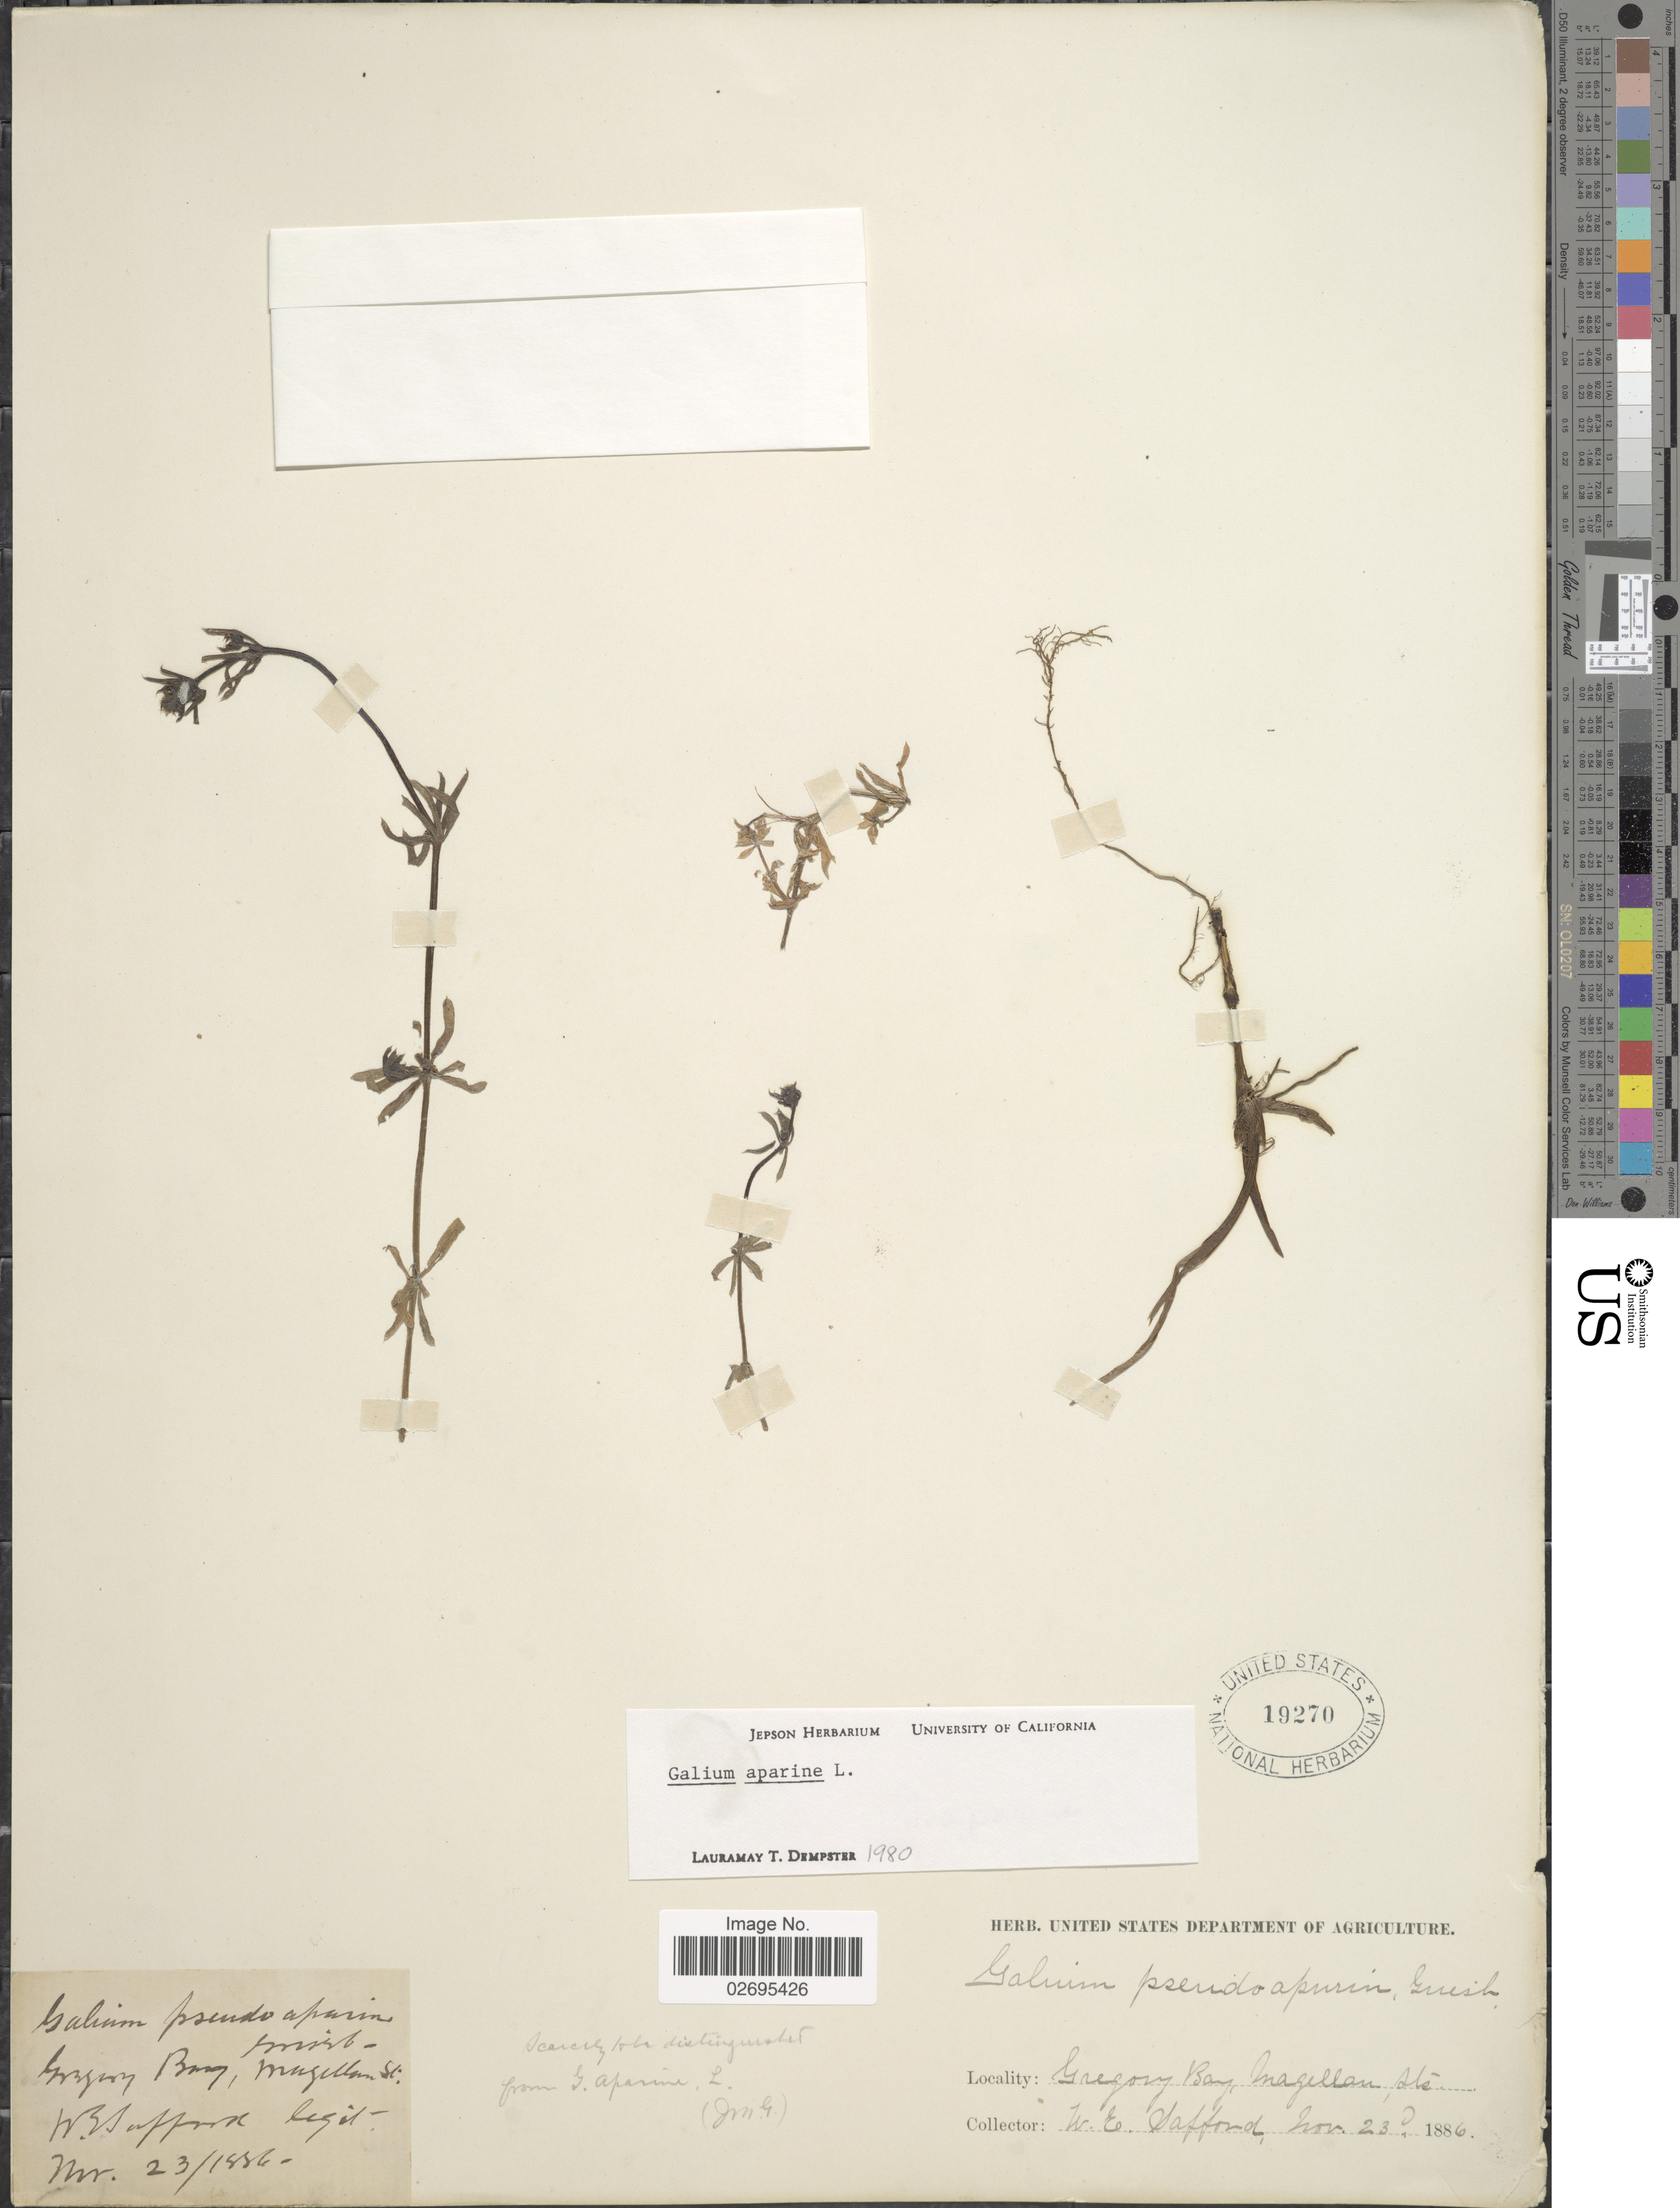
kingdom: Plantae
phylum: Tracheophyta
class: Magnoliopsida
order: Gentianales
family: Rubiaceae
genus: Galium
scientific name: Galium aparine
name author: L.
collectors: W. E. Safford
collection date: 1886-11-23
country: Chile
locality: Gregory Bay, Magellan Sts.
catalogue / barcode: US 19270